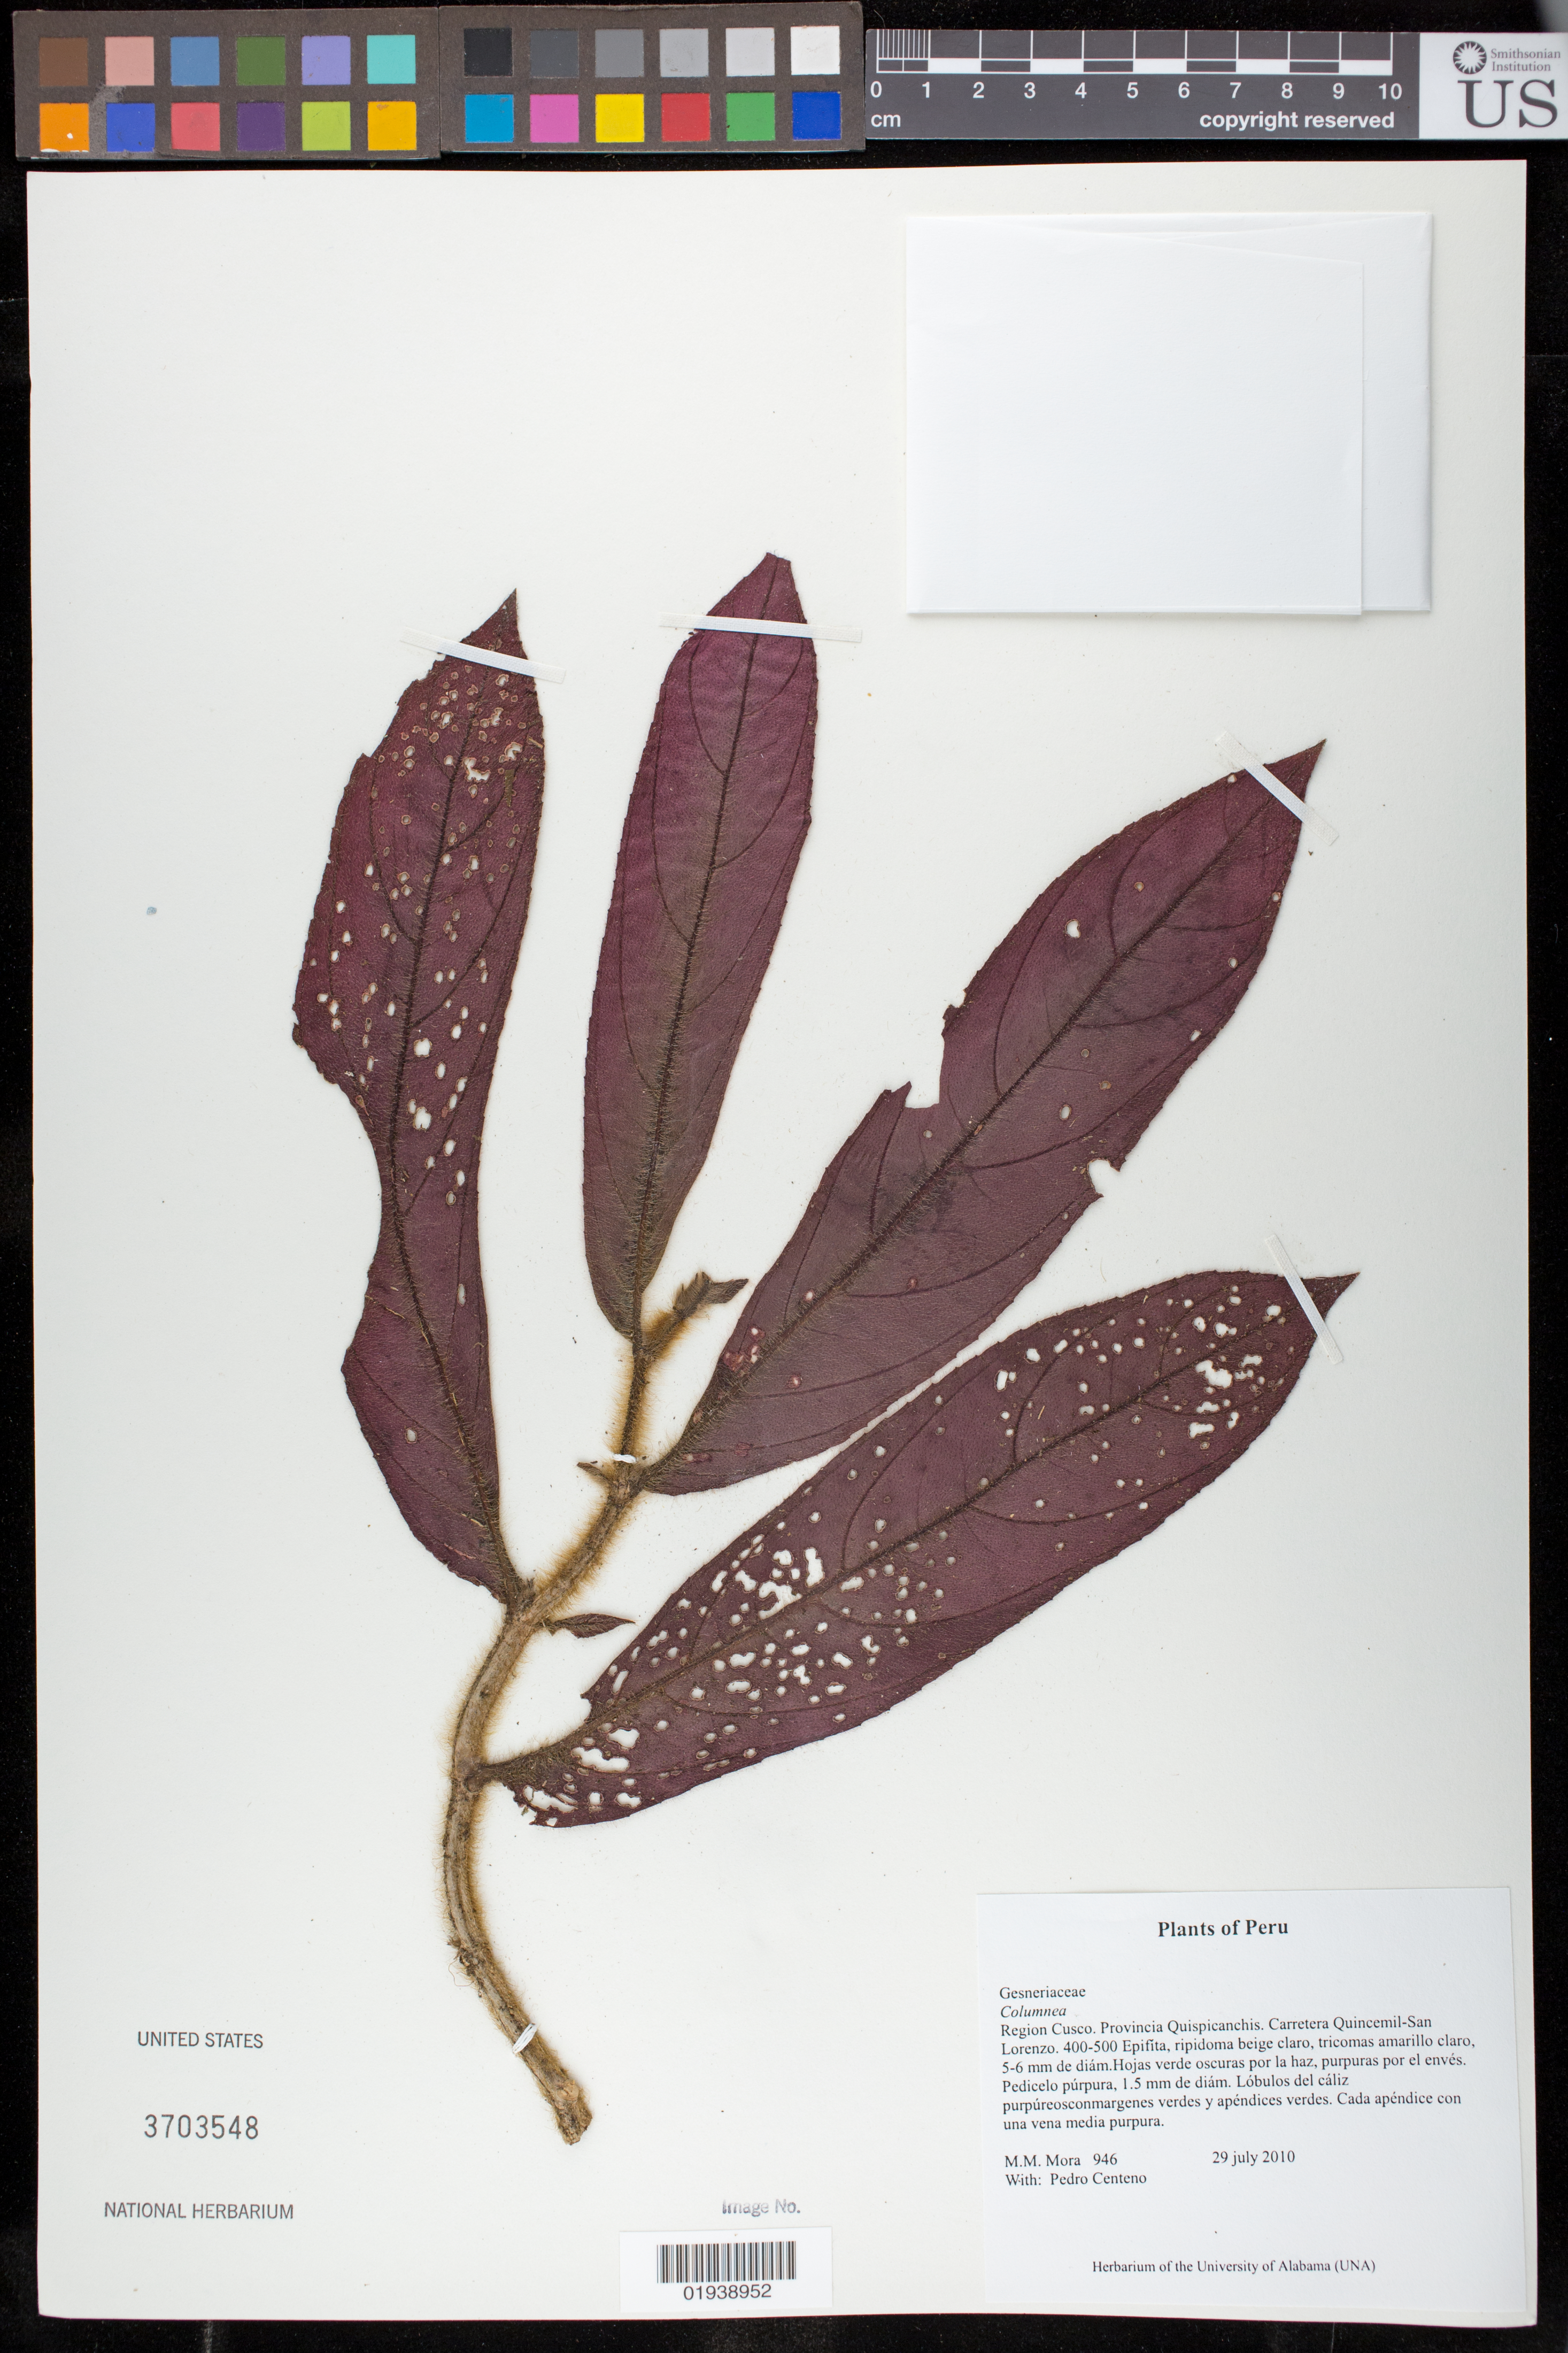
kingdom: Plantae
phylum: Tracheophyta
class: Magnoliopsida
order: Lamiales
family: Gesneriaceae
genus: Columnea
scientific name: Columnea sp.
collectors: M. M. Mora & P. Centeno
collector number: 946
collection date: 2010-07-29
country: Peru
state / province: Cusco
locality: Provinica Quispicanchis. Carretera Quincemil-San Lorenzo.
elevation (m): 400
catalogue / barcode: US 3703548